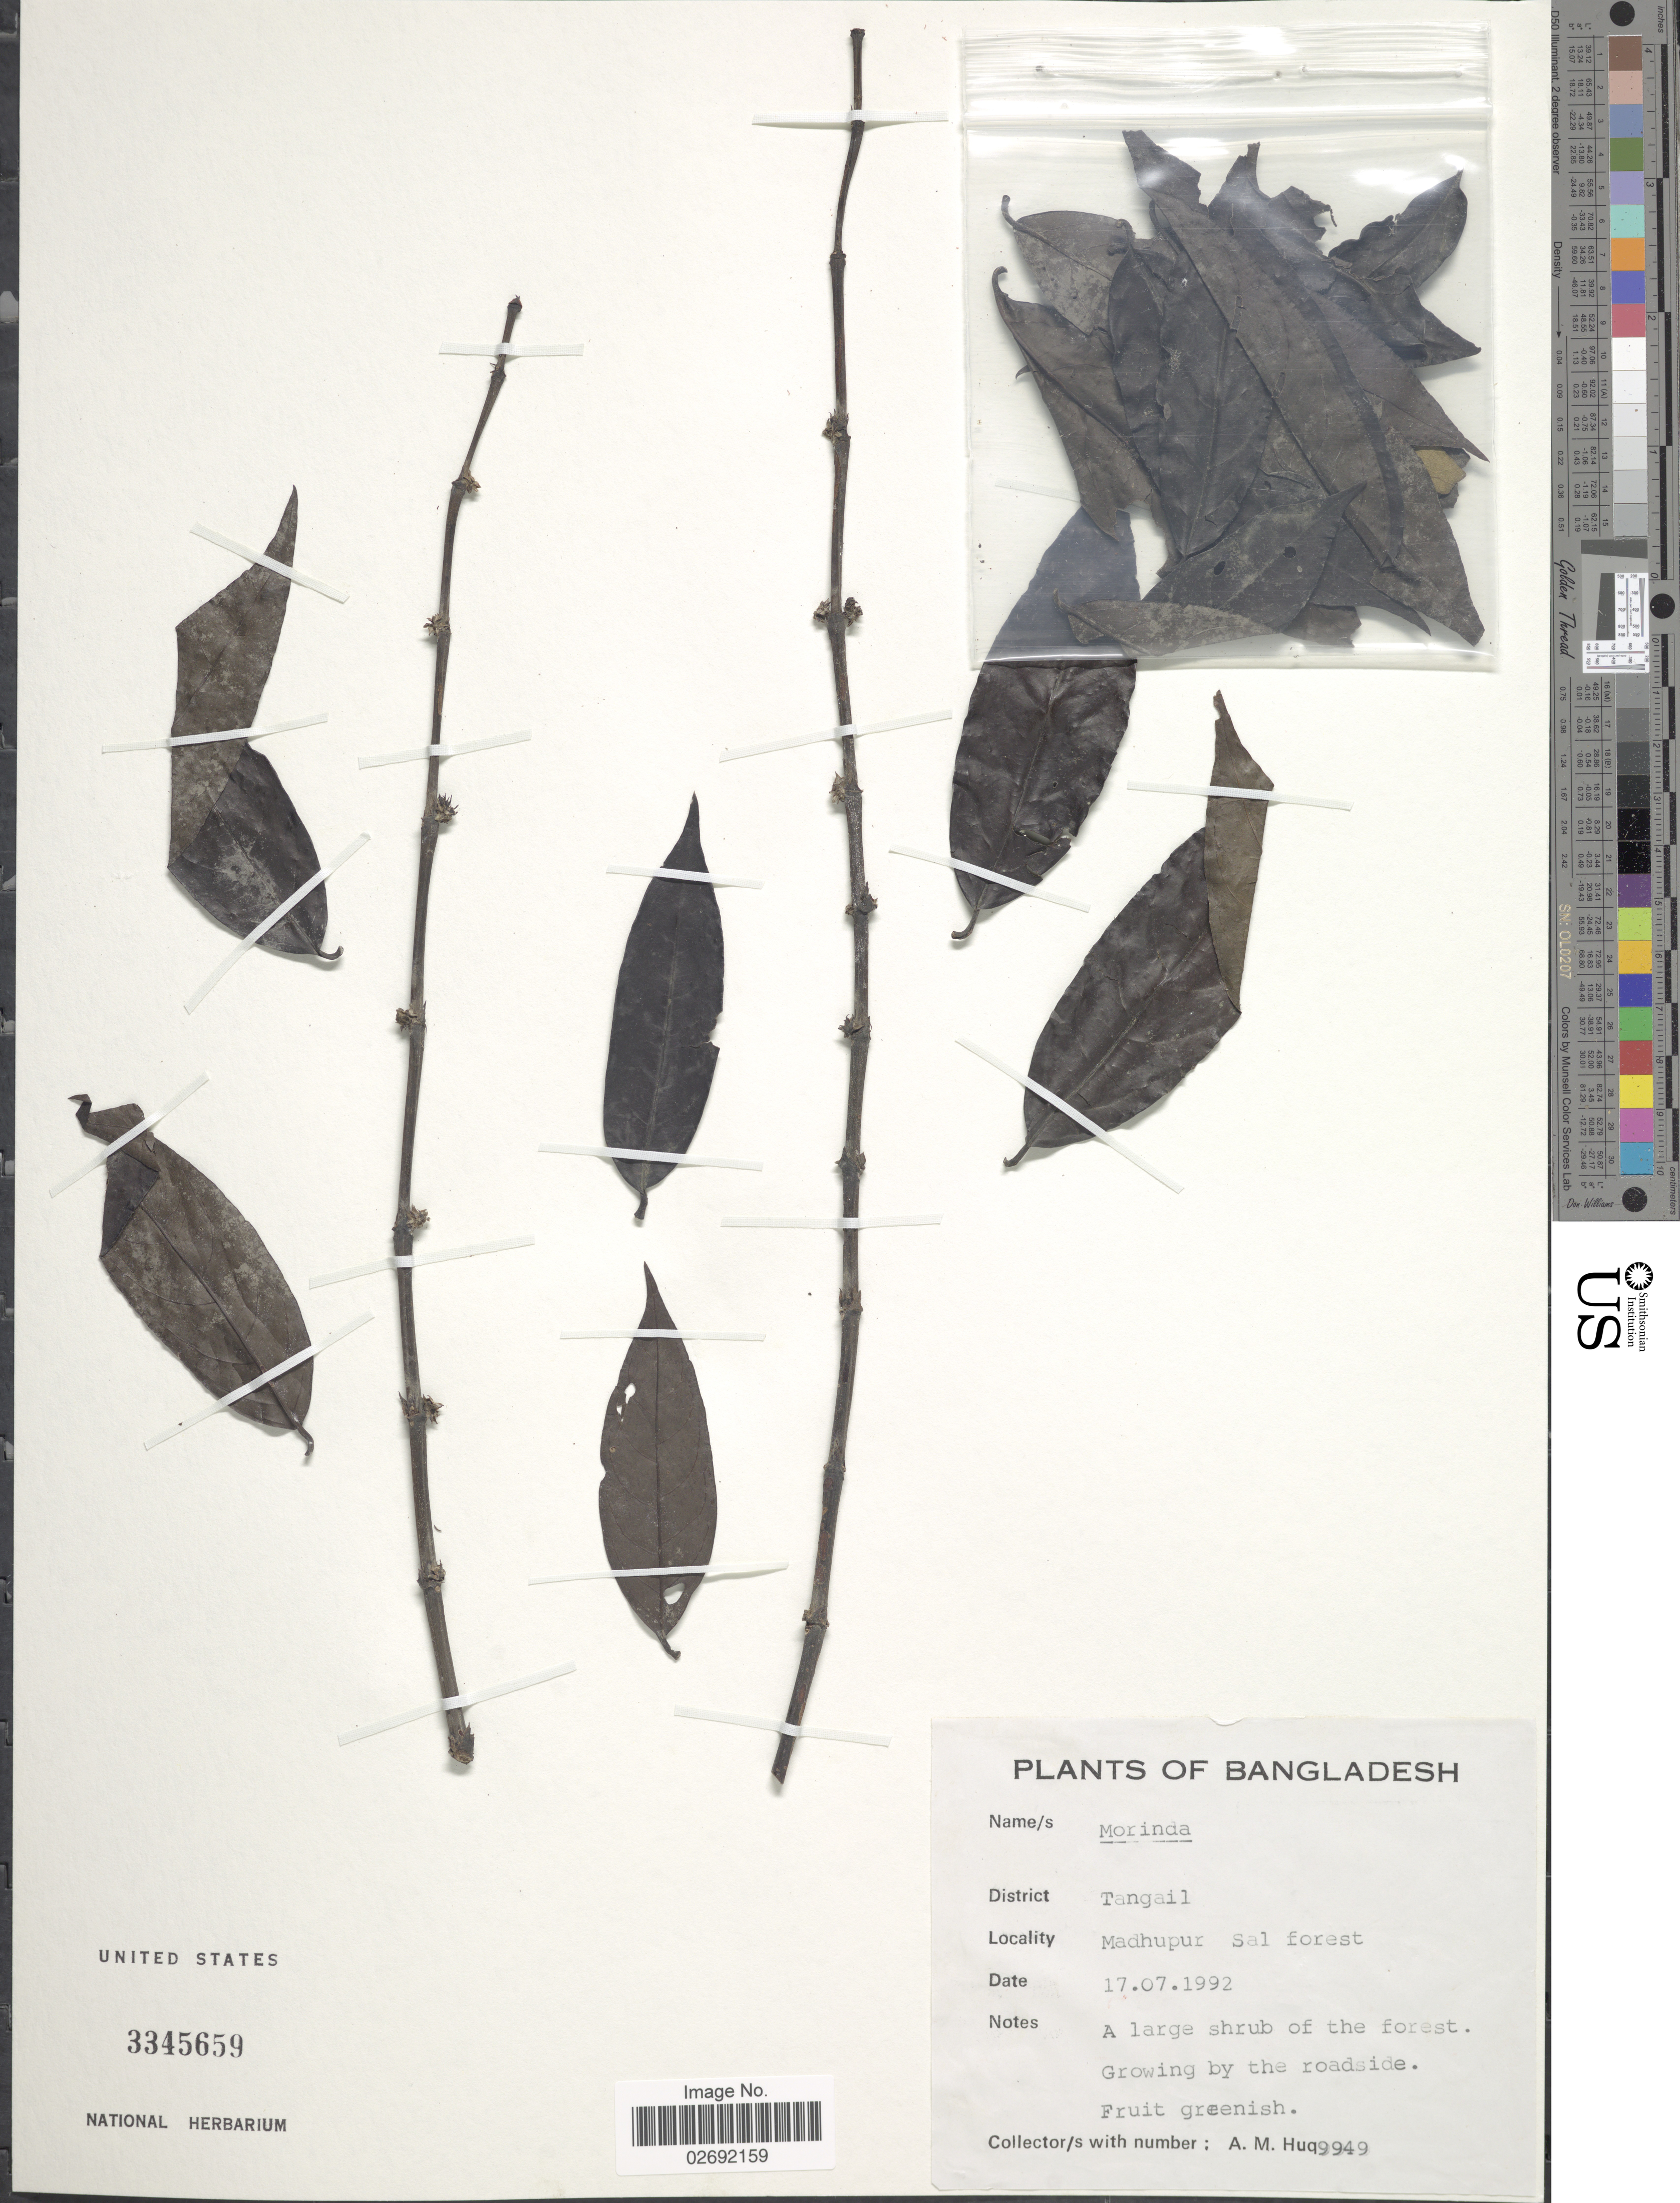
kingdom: Plantae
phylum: Tracheophyta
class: Magnoliopsida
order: Gentianales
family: Rubiaceae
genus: Morinda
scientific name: Morinda sp.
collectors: A. M. Huq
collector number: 9949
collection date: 1992-07-17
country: Bangladesh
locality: District Tangail, Madhupur Sal forest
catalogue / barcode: US 3345659